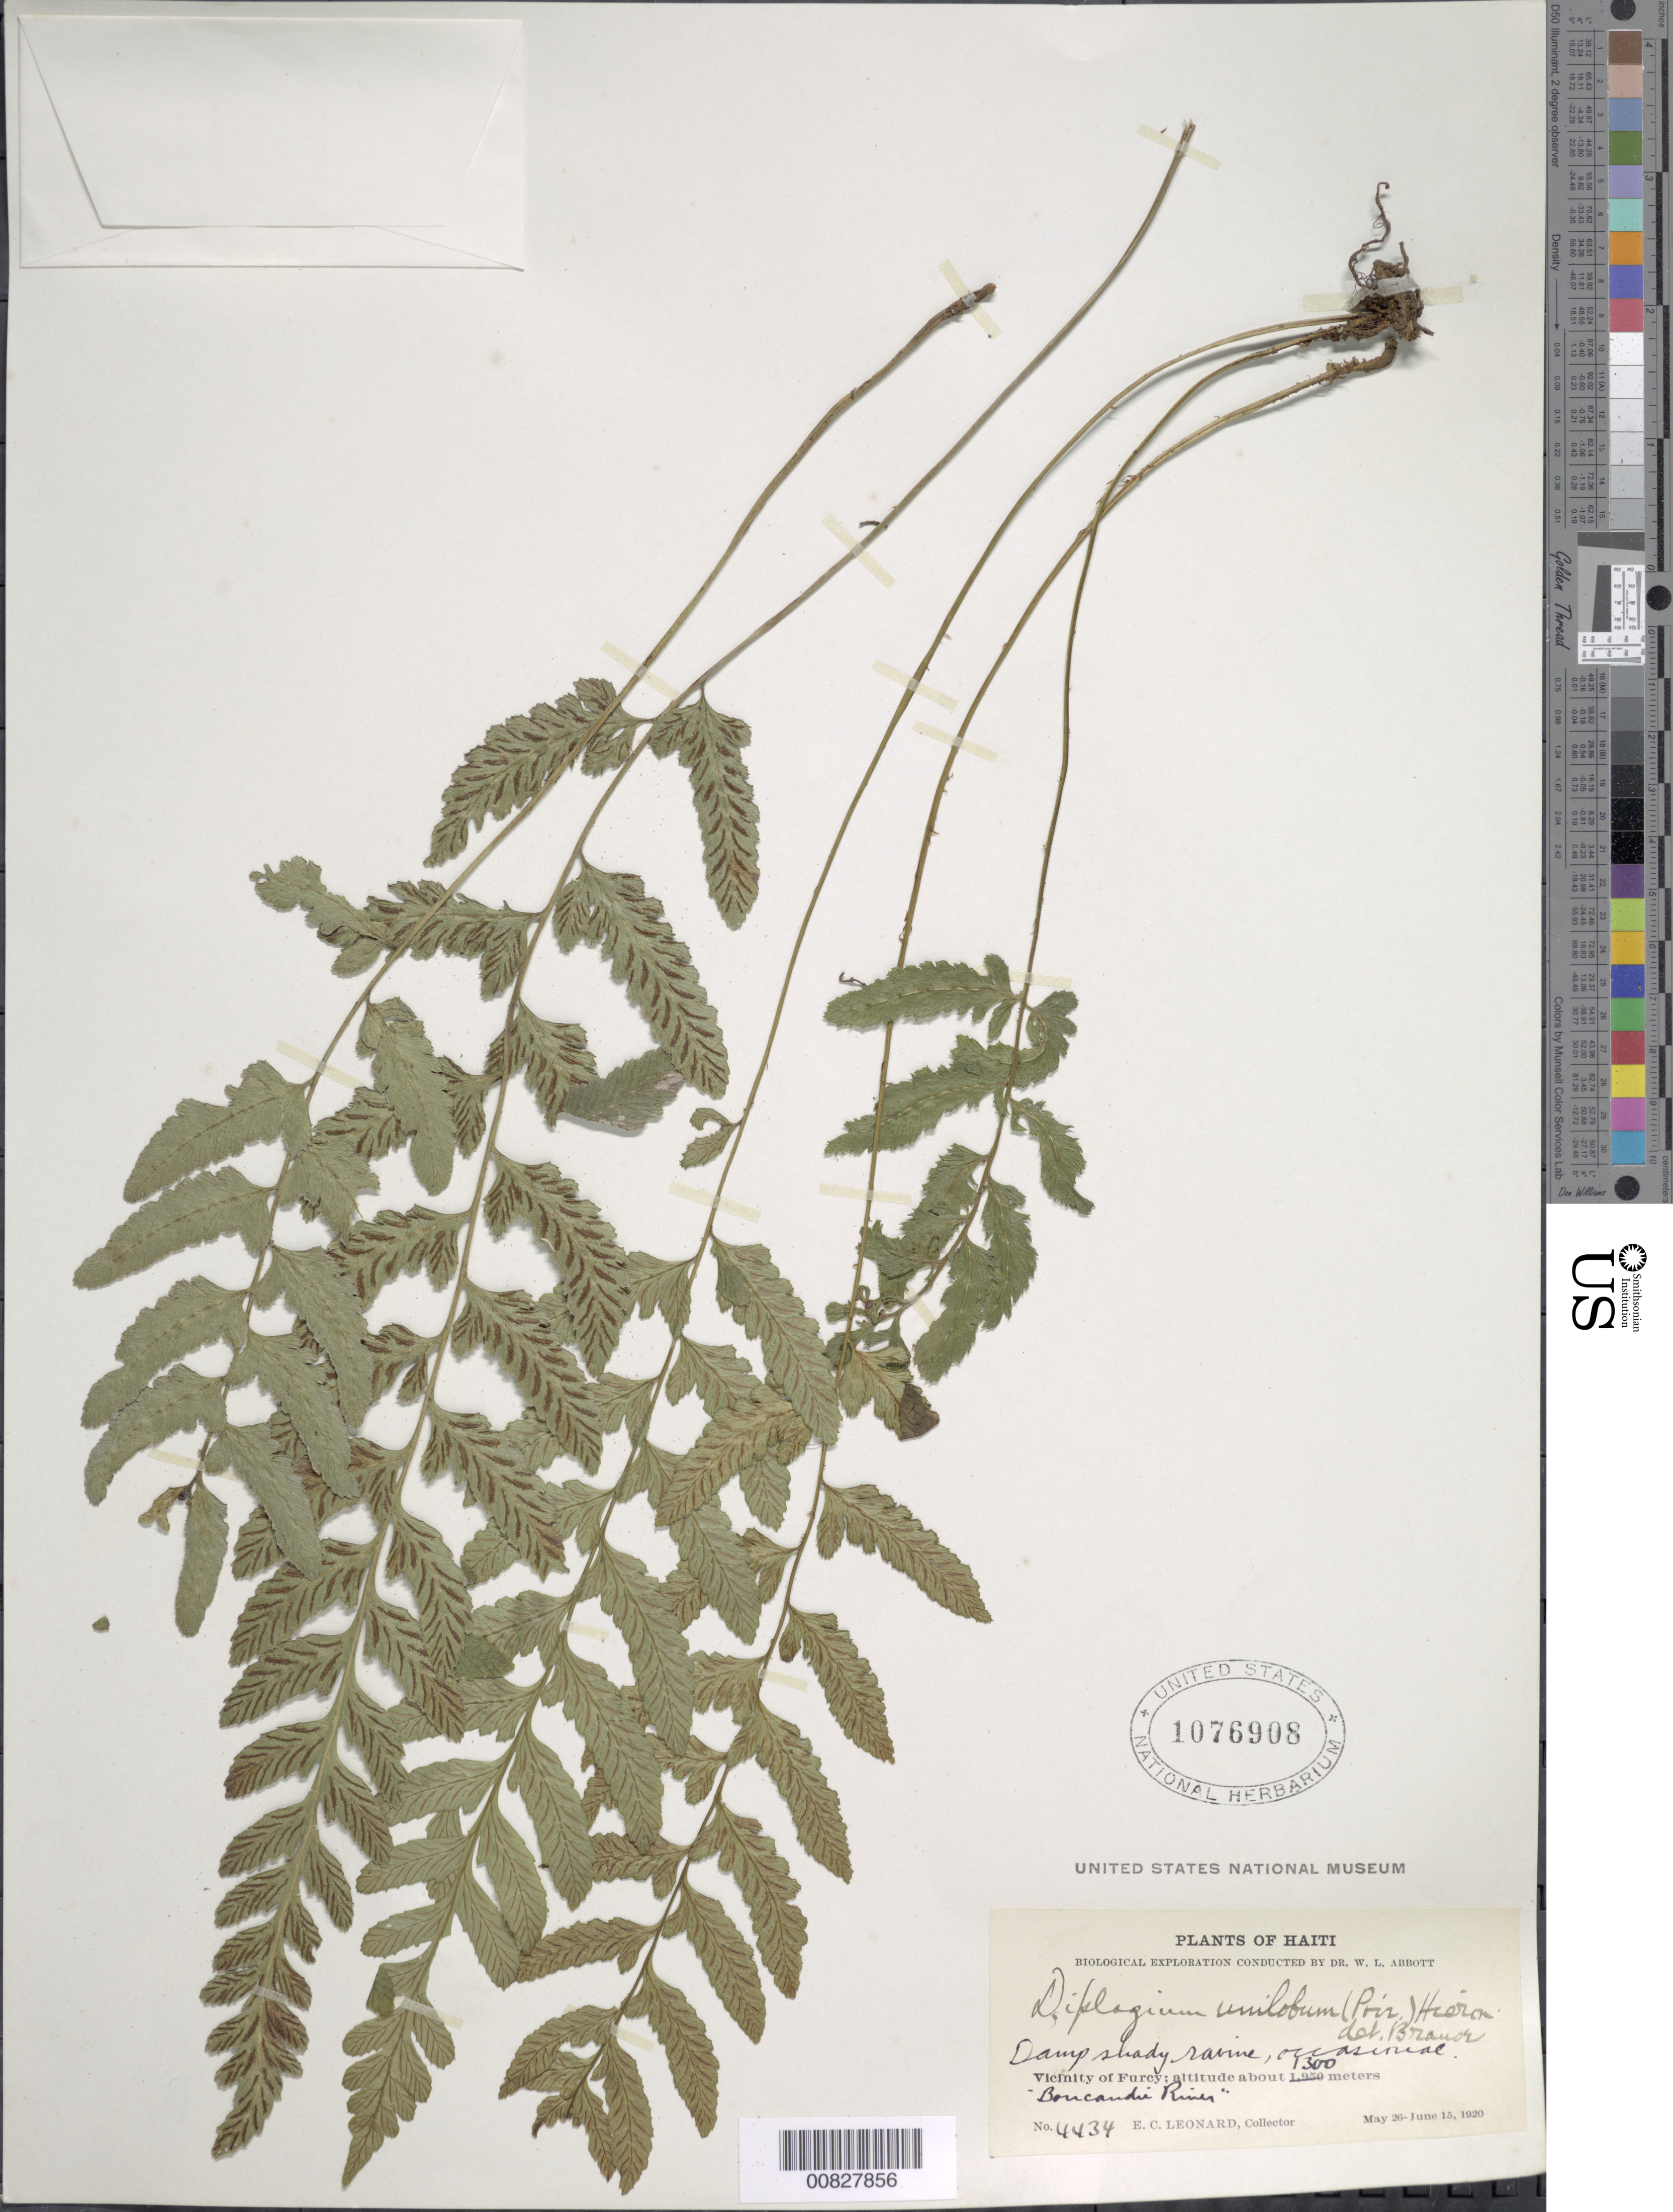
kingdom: Plantae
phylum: Tracheophyta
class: Polypodiopsida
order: Polypodiales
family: Athyriaceae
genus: Diplazium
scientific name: Diplazium unilobum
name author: (Poir.) Hieron.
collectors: E. C. Leonard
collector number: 4434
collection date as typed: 26 May 1920 to 15 Jun 1920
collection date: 1920-05-26/1920-06-15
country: Haiti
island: Hispaniola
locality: Furcy vicinity, Boucaudré River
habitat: Damp shady ravine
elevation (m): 1300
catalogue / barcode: US 1076908